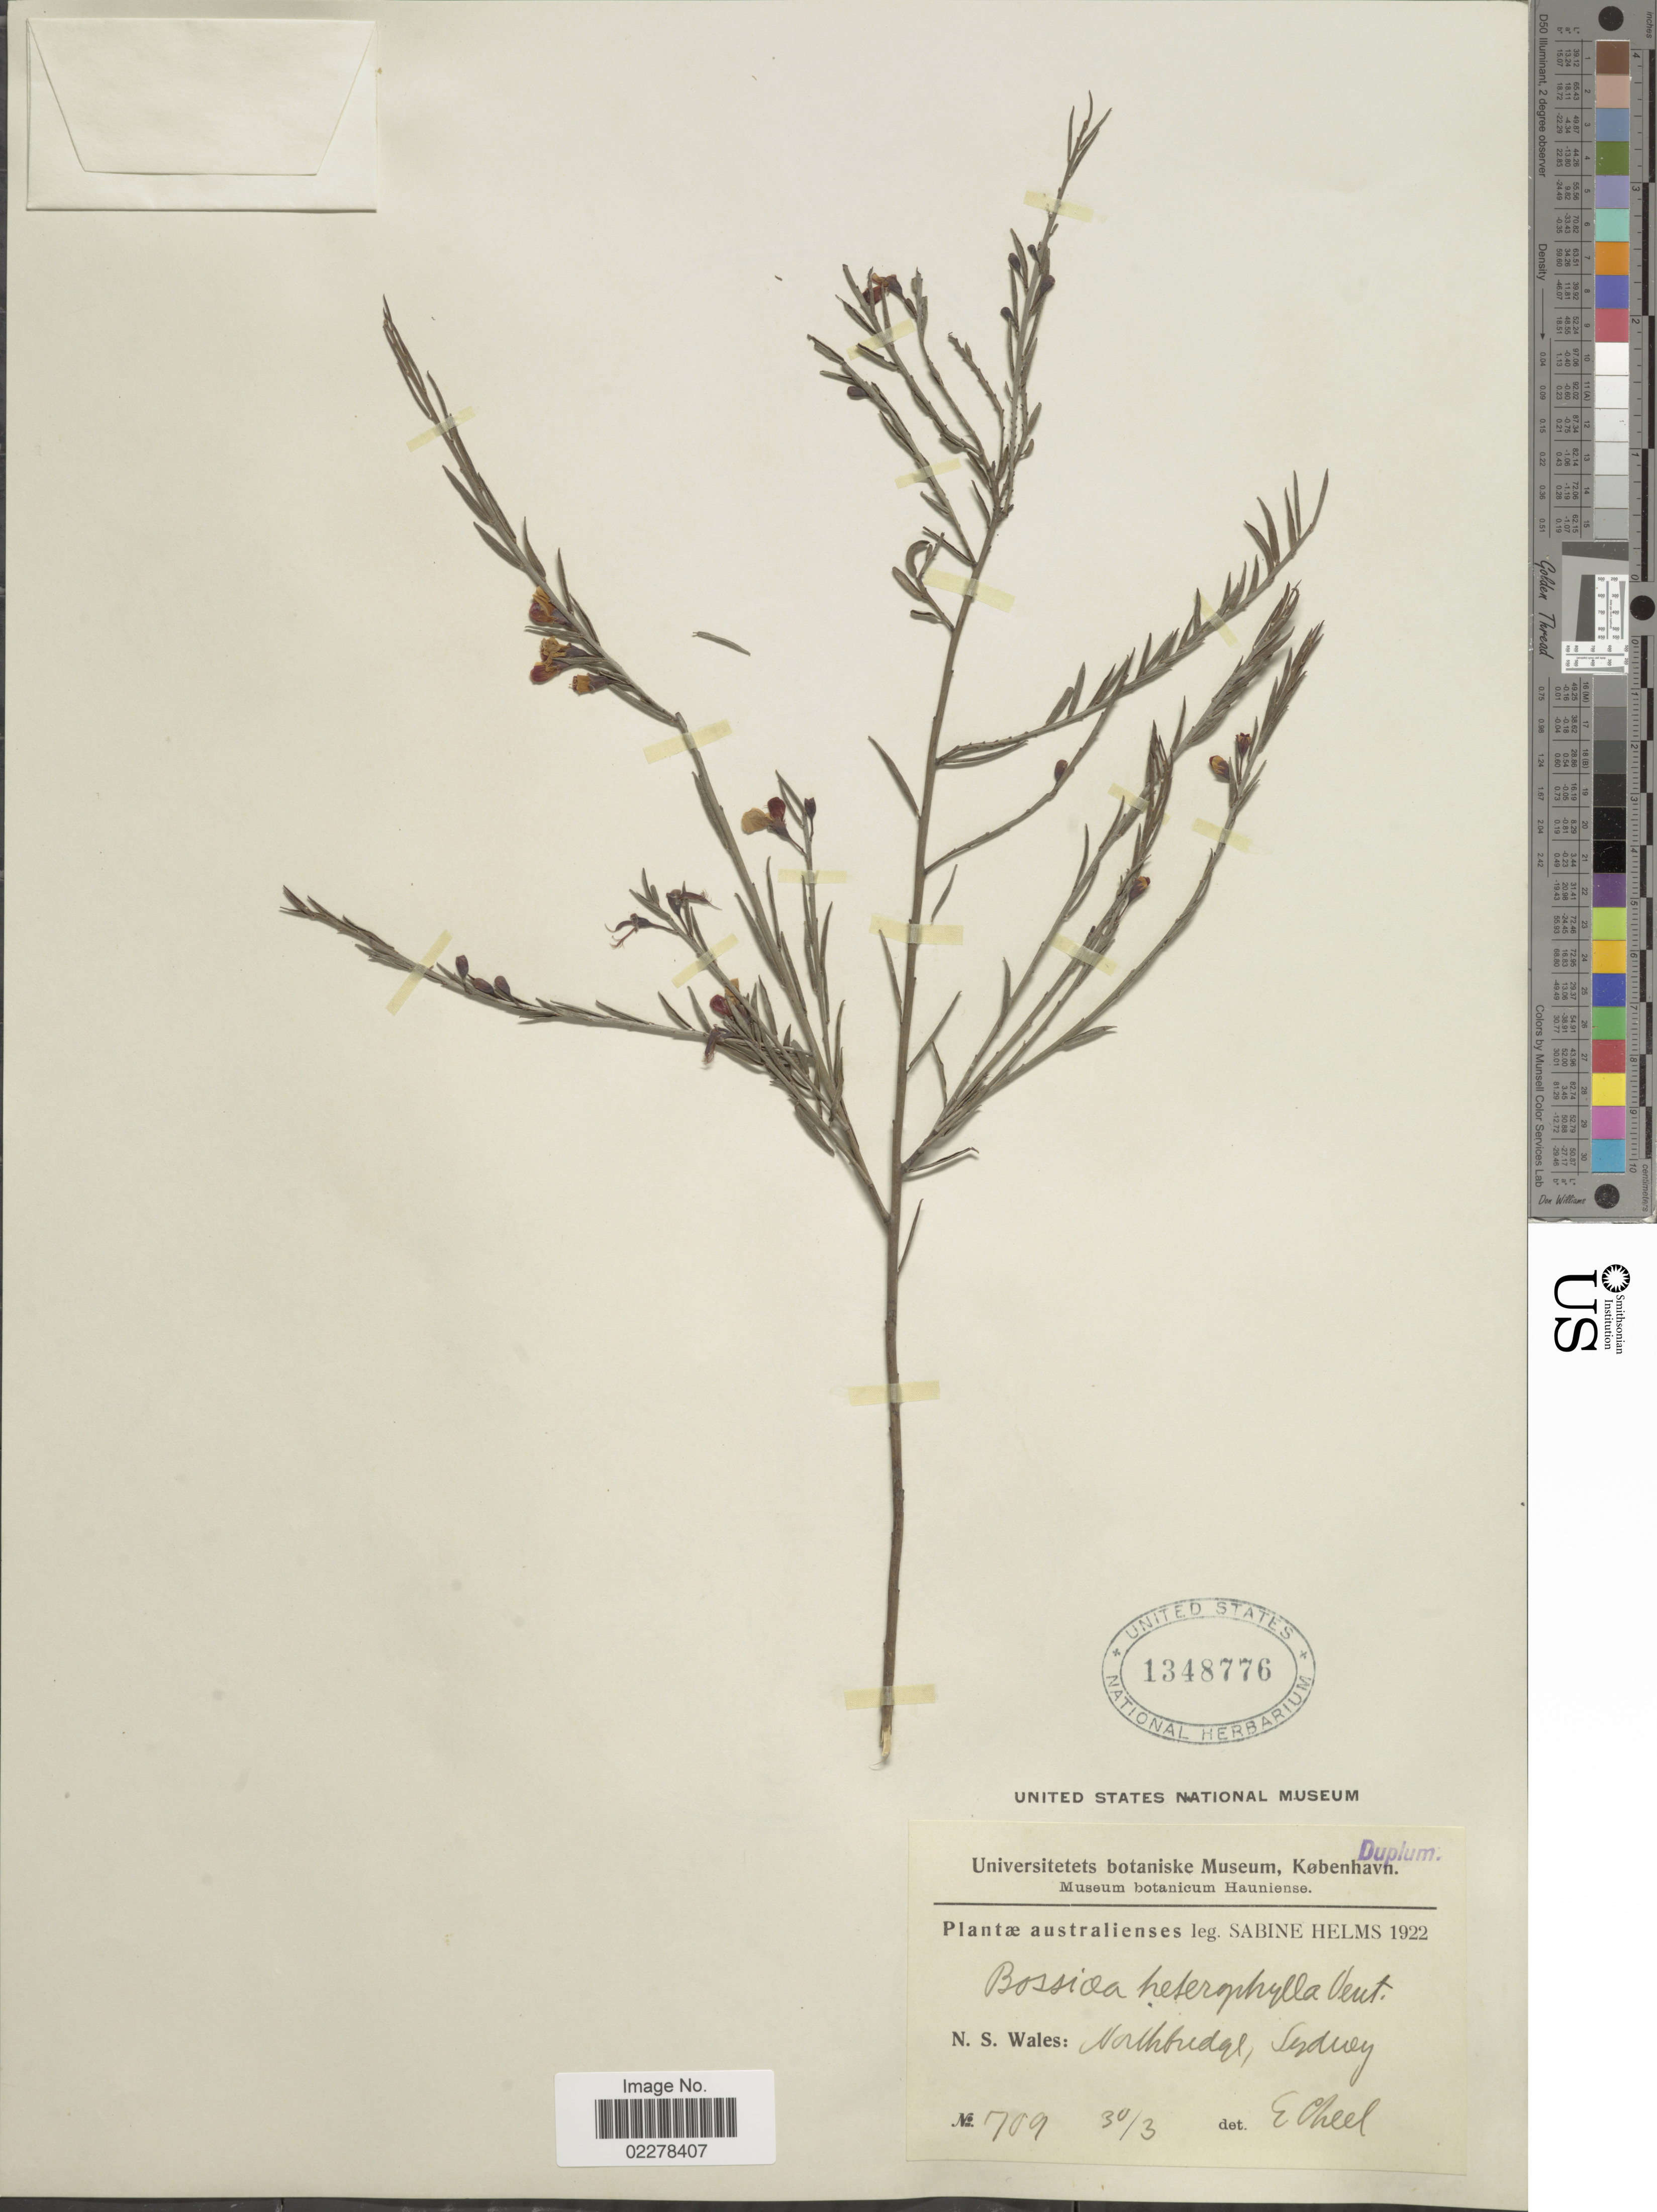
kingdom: Plantae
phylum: Tracheophyta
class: Magnoliopsida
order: Fabales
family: Fabaceae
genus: Bossiaea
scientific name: Bossiaea heterophylla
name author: Vent.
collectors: S. Helms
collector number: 709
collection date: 1922-03-30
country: Australia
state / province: New South Wales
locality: N S. Wales: Northbridge, Sydney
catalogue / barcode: US 1348776